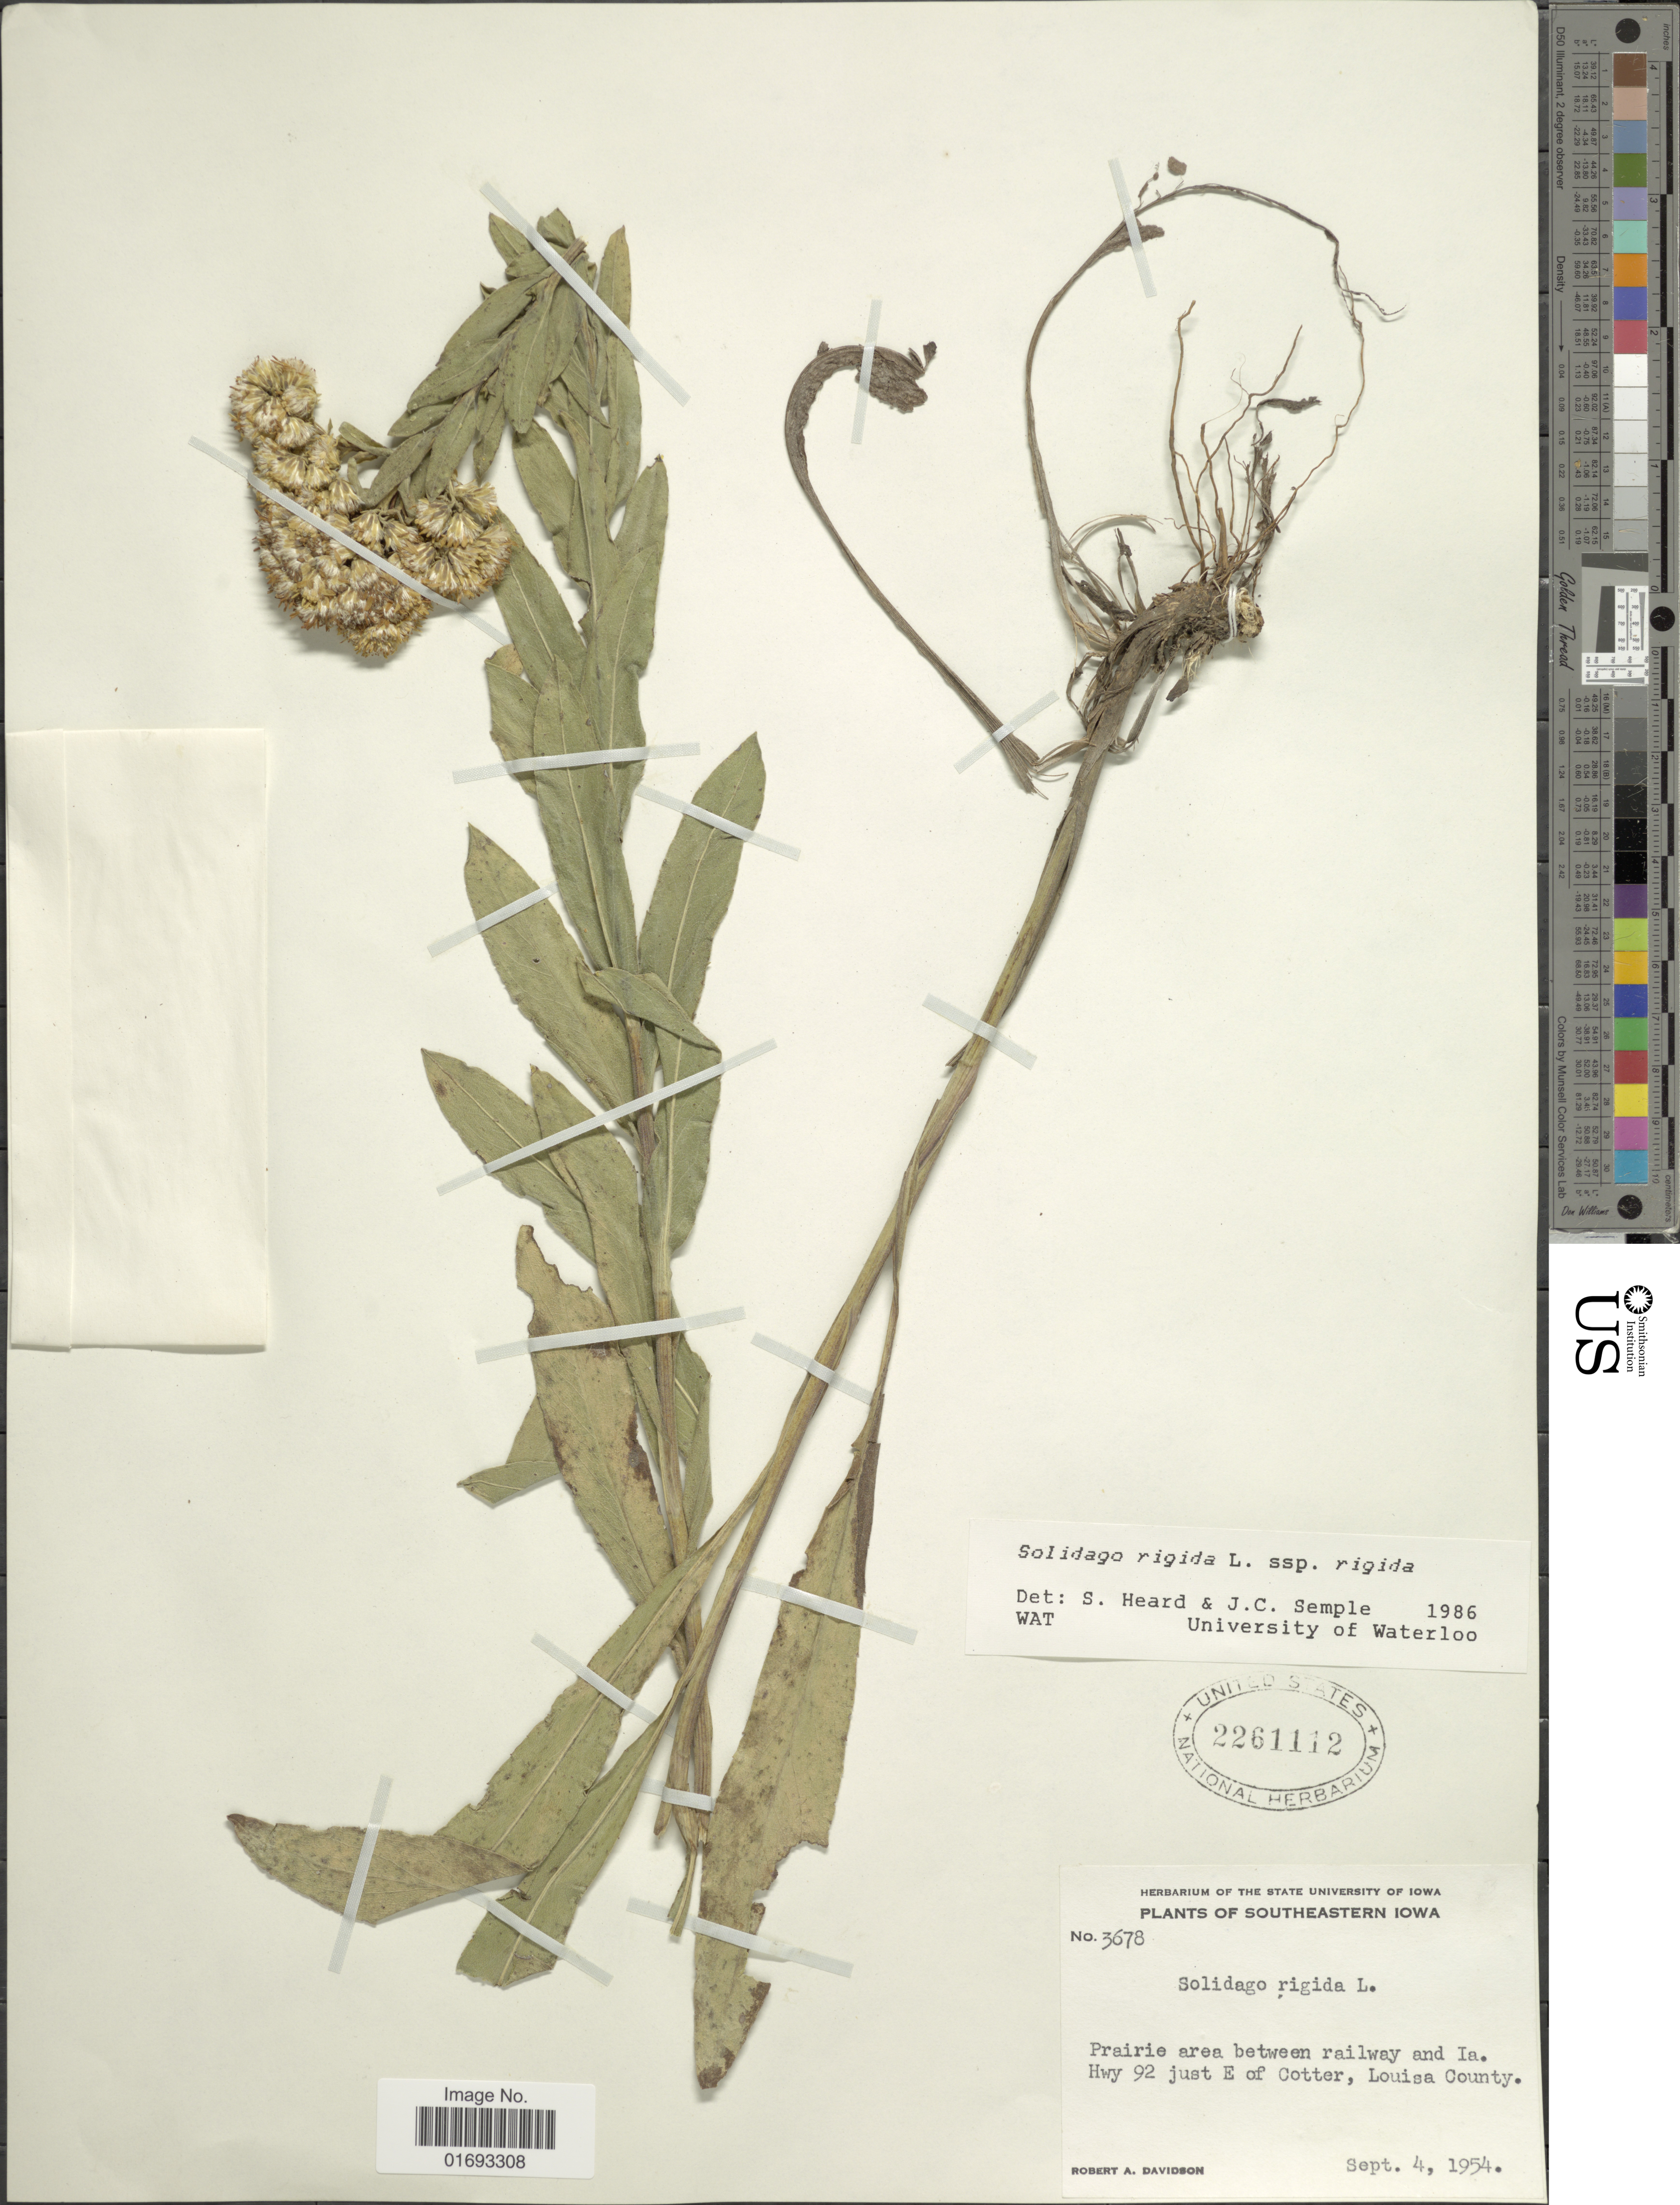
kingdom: Plantae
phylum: Tracheophyta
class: Magnoliopsida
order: Asterales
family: Asteraceae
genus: Oligoneuron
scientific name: Oligoneuron rigidum var. rigidum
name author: (L.) Small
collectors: R. A. Davidson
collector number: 3678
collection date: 1954-09-04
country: United States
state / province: Iowa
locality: Southeastern Iowa, Prairie area between railway and Ia. Hwy 92 just E of Cotter, Louisa County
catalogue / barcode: US 2261112